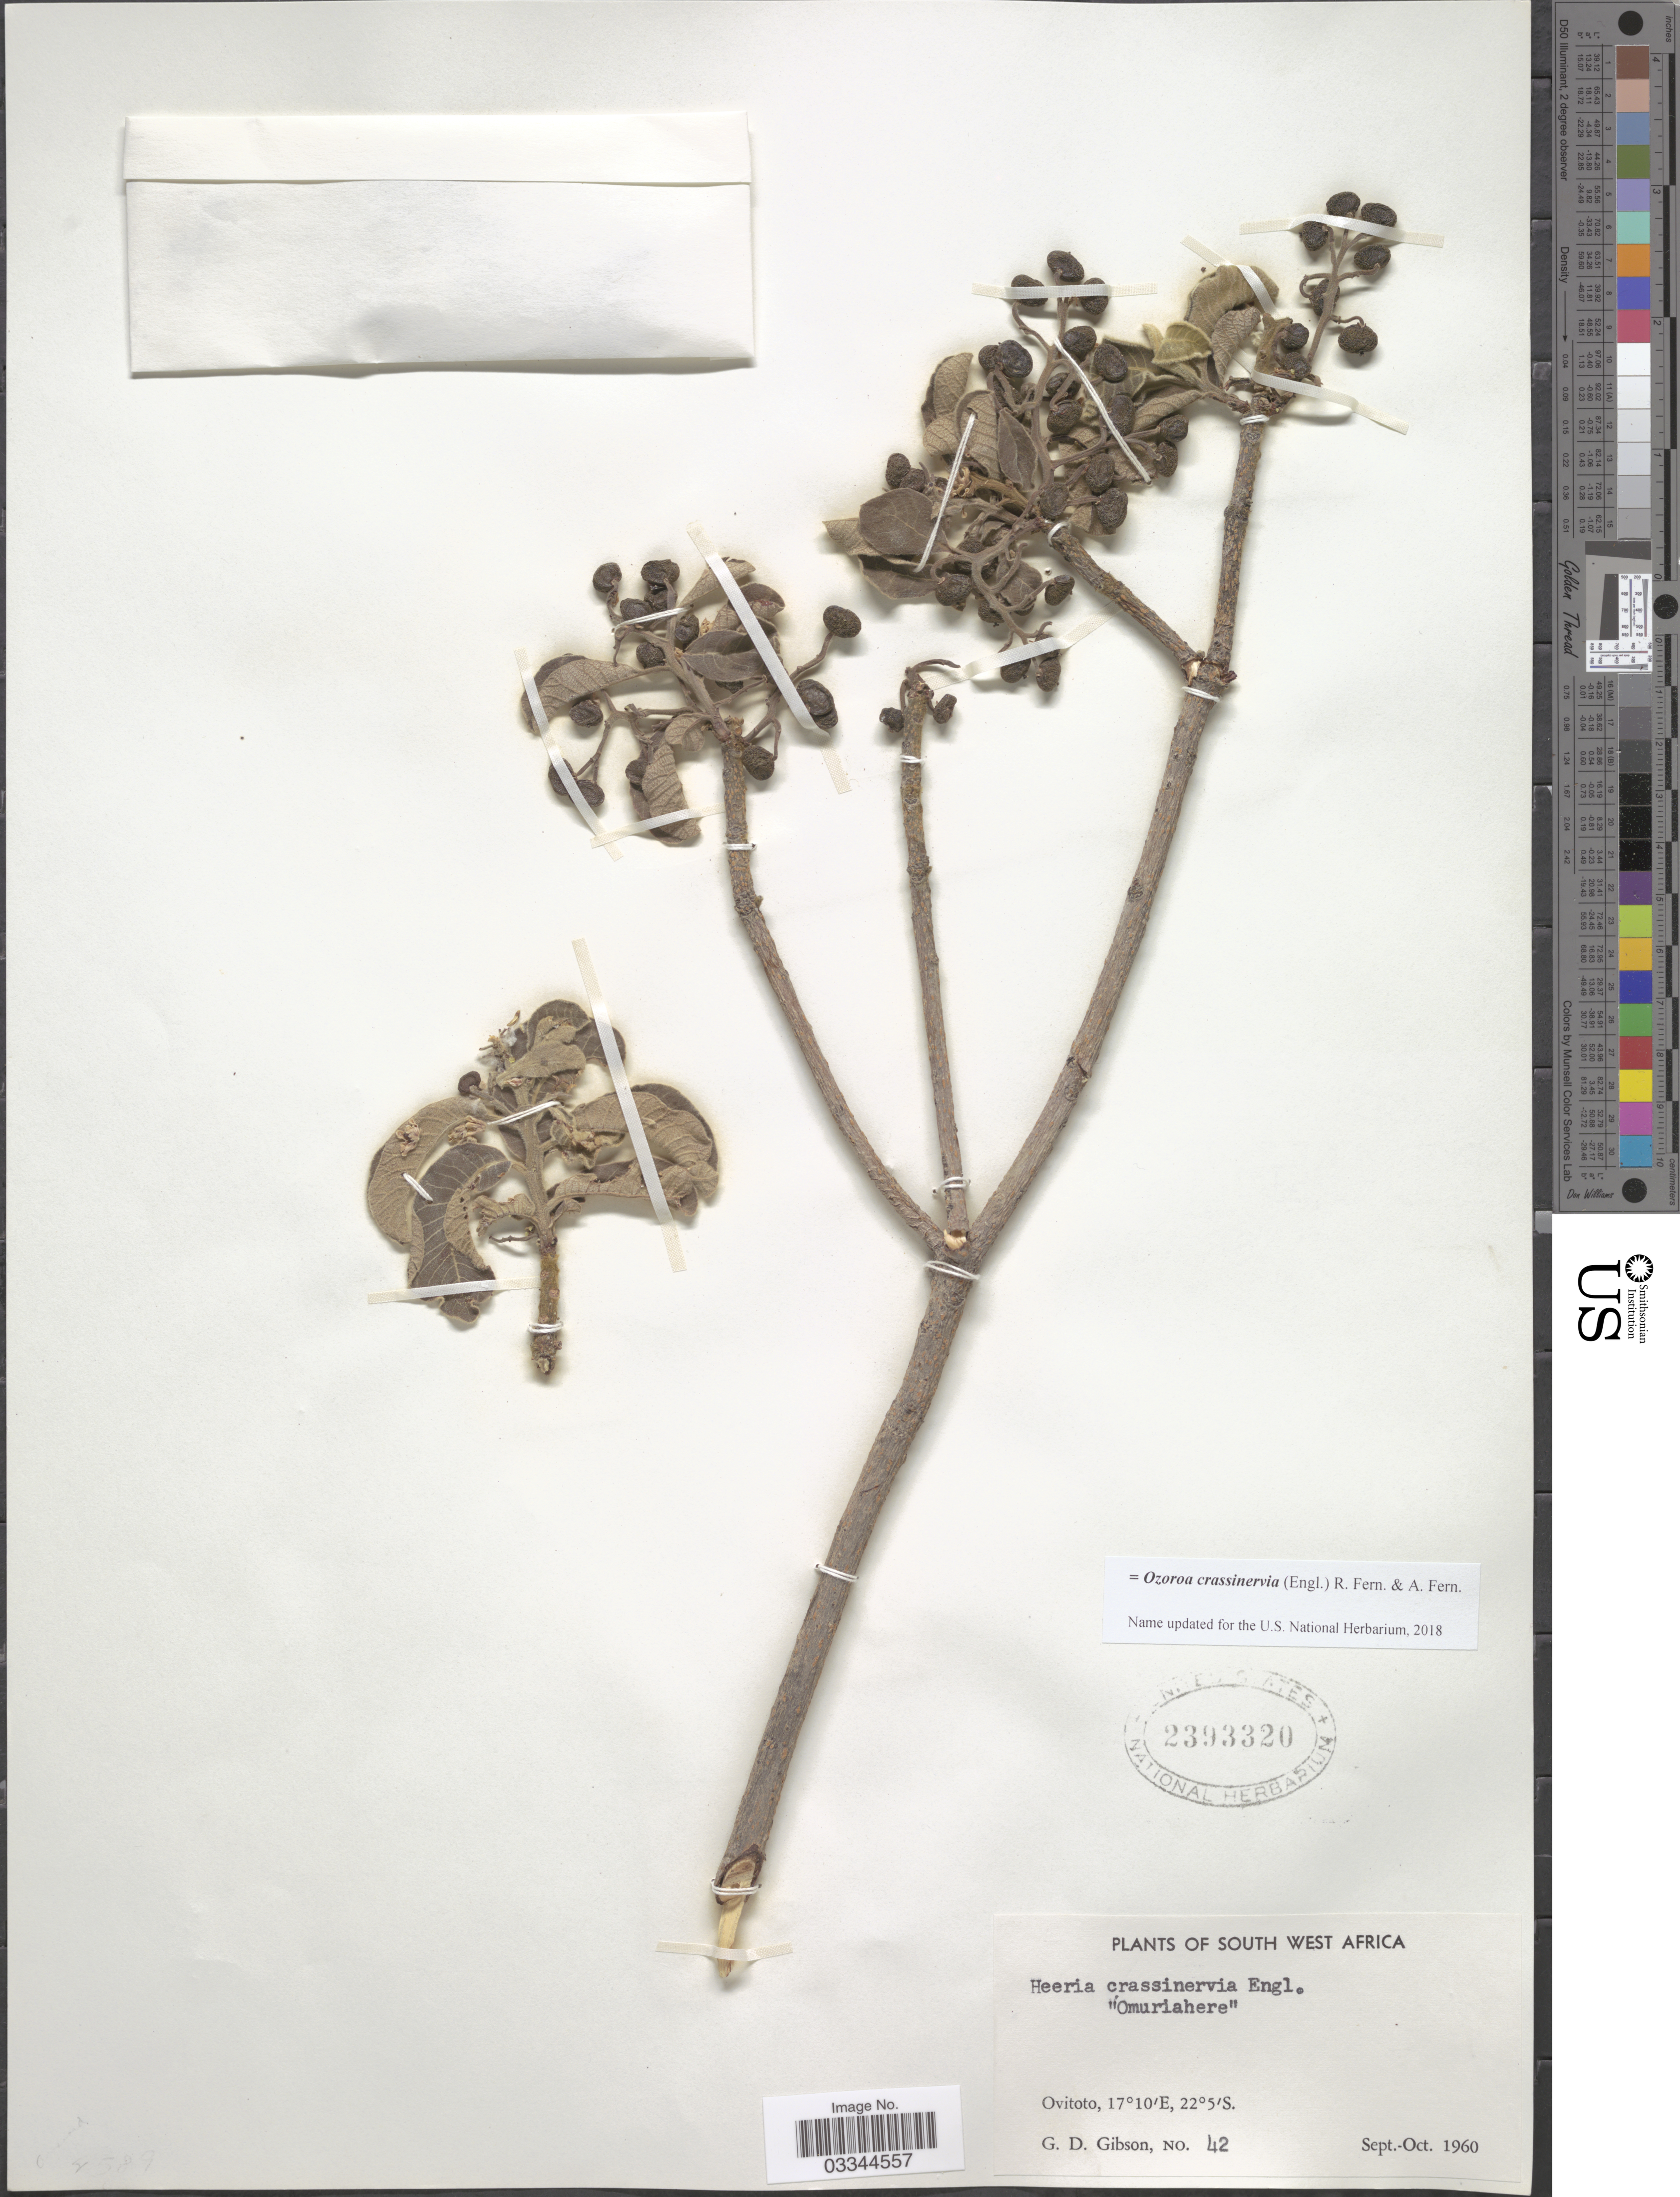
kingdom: Plantae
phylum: Tracheophyta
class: Magnoliopsida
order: Sapindales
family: Anacardiaceae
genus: Ozoroa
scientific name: Ozoroa crassinervia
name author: (Engl.) R. Fern. & A. Fern.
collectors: G. D. Gibson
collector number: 42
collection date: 1960-09/1960-10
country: Namibia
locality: South West Africa. Ovitoto.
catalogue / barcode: US 2393320